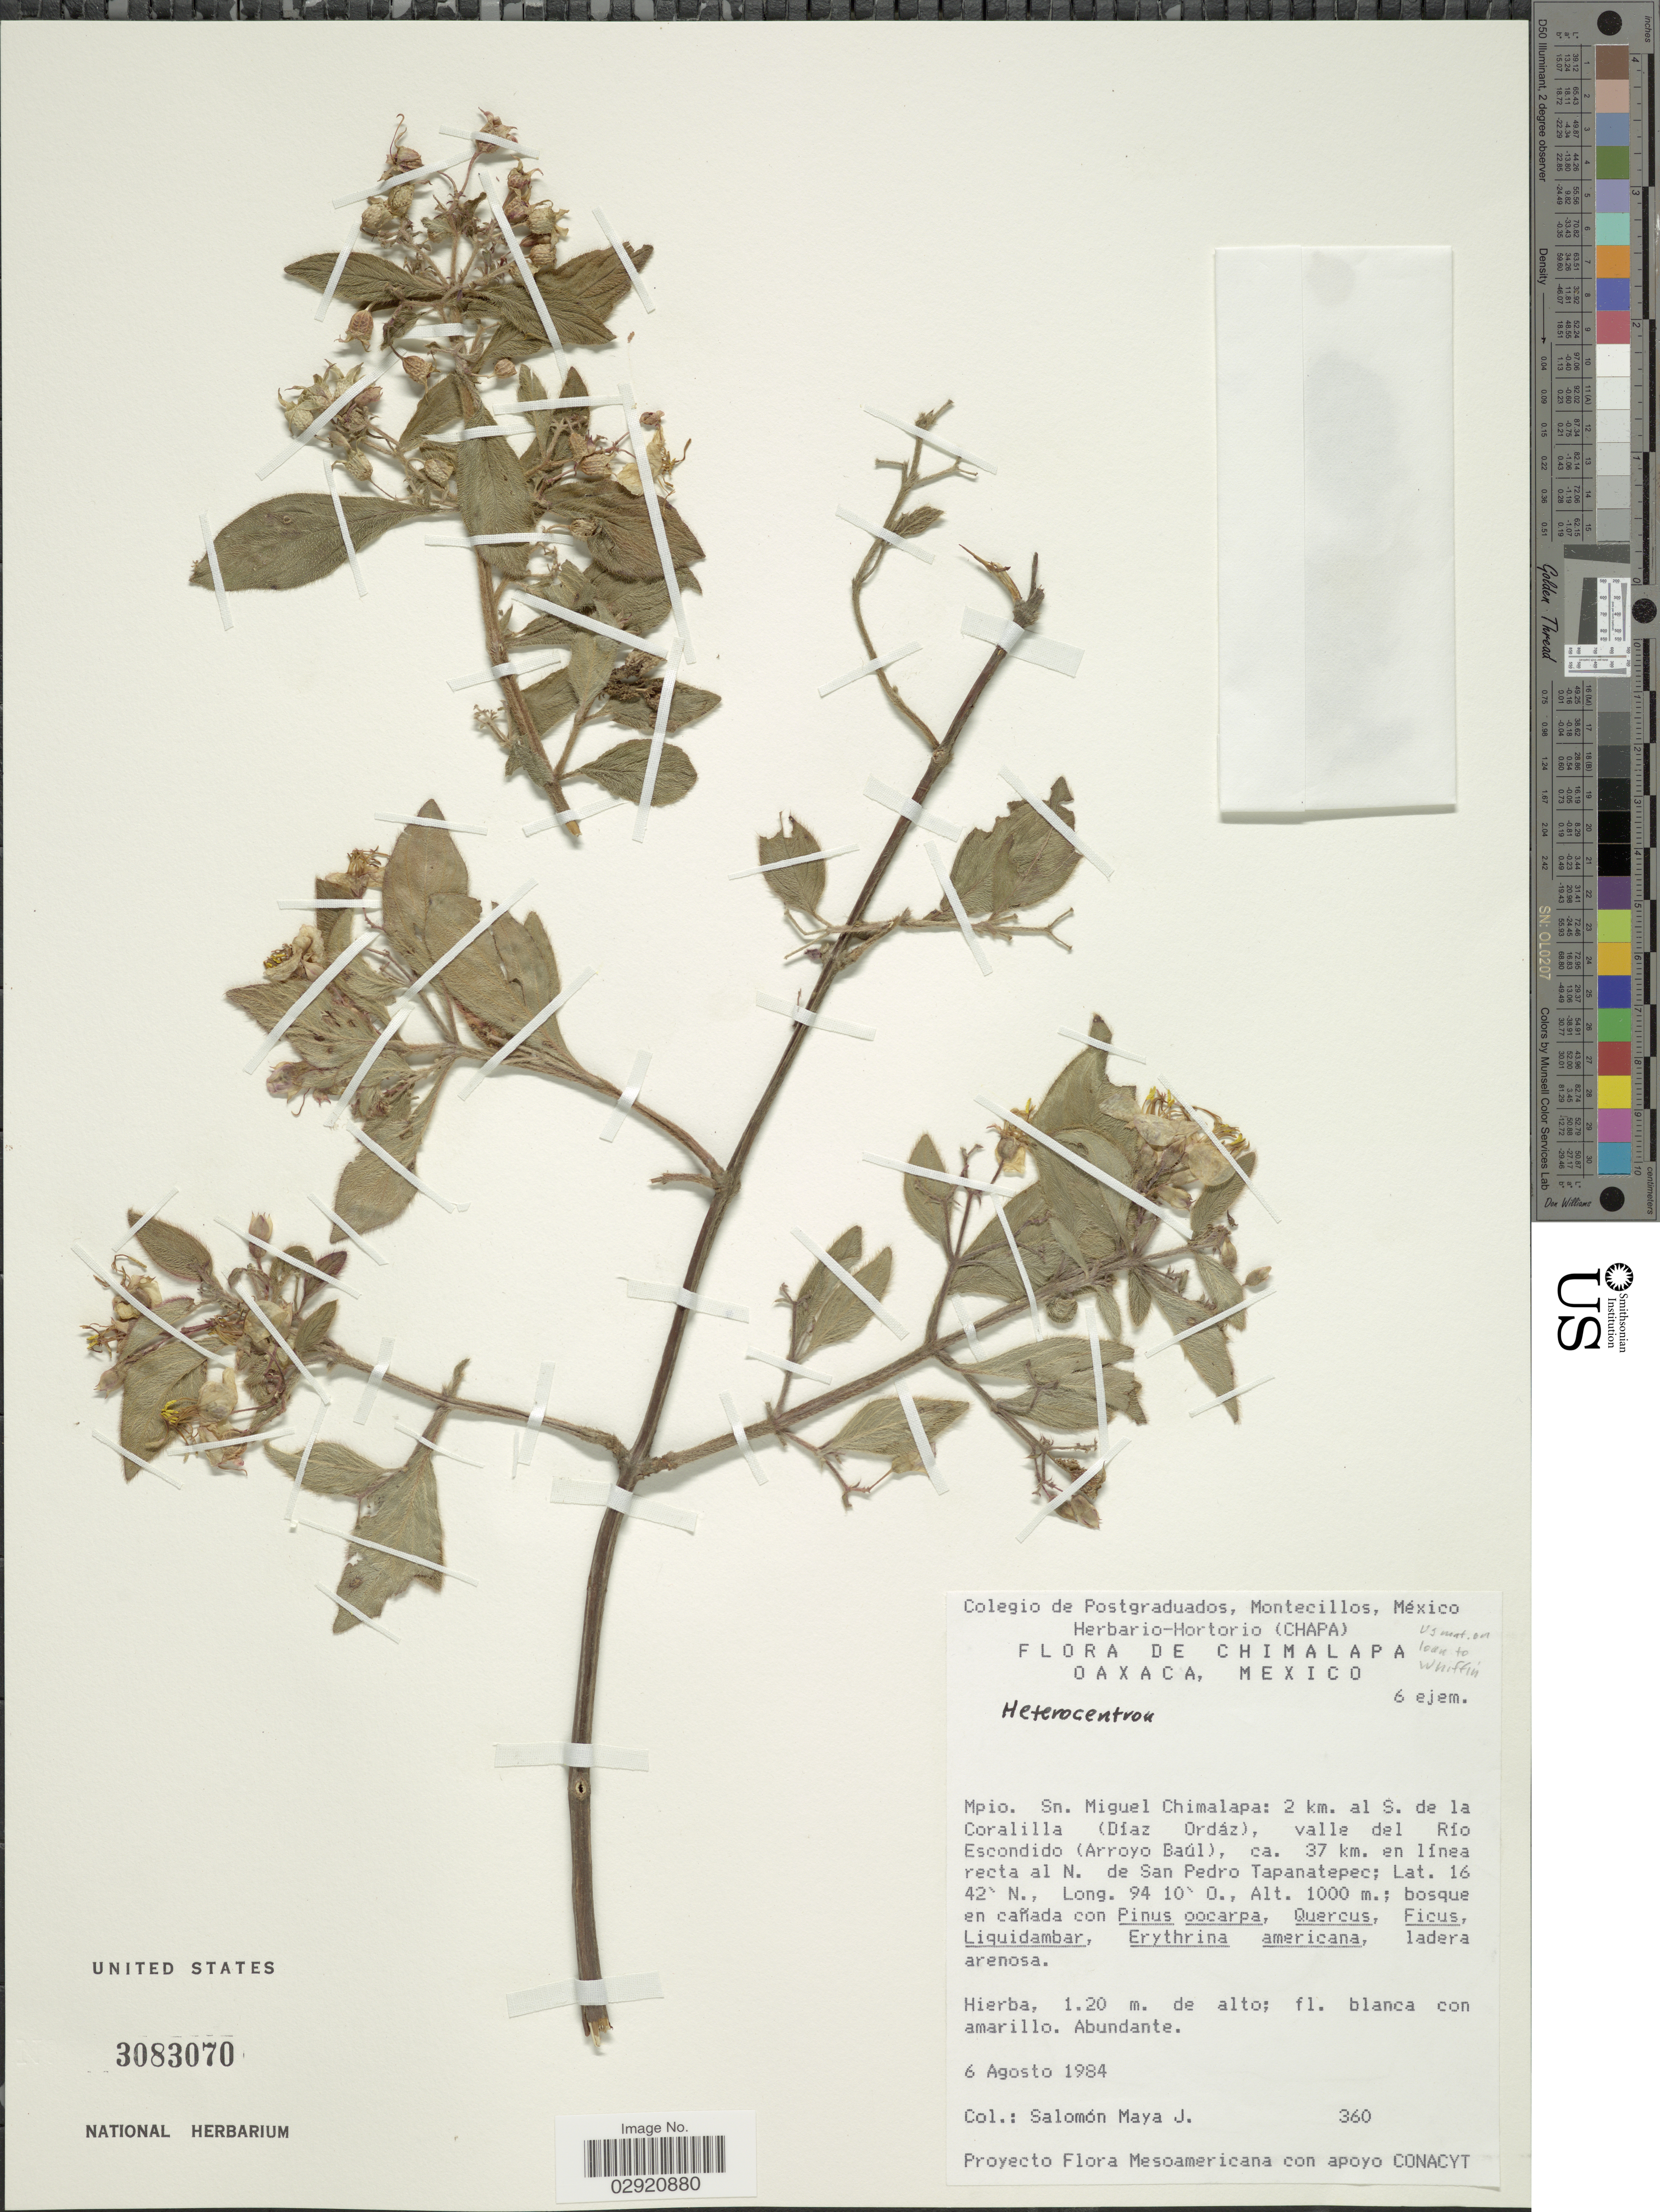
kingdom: Plantae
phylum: Tracheophyta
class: Magnoliopsida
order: Myrtales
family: Melastomataceae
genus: Heterocentron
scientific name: Heterocentron sp.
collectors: S. Maya J.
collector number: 360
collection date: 1984-08-06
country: Mexico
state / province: Oaxaca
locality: Chimalapa. Mpio. Sn. Miguel Chimalapa: 2 km. al S. de la Coralilla (Díaz Ordáz), valle del Río Escondido (Arroyo Baúl), ca. 37 km. en línea recta al N. de San Pedro Tapanatepec.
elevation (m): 1000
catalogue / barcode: US 3083070